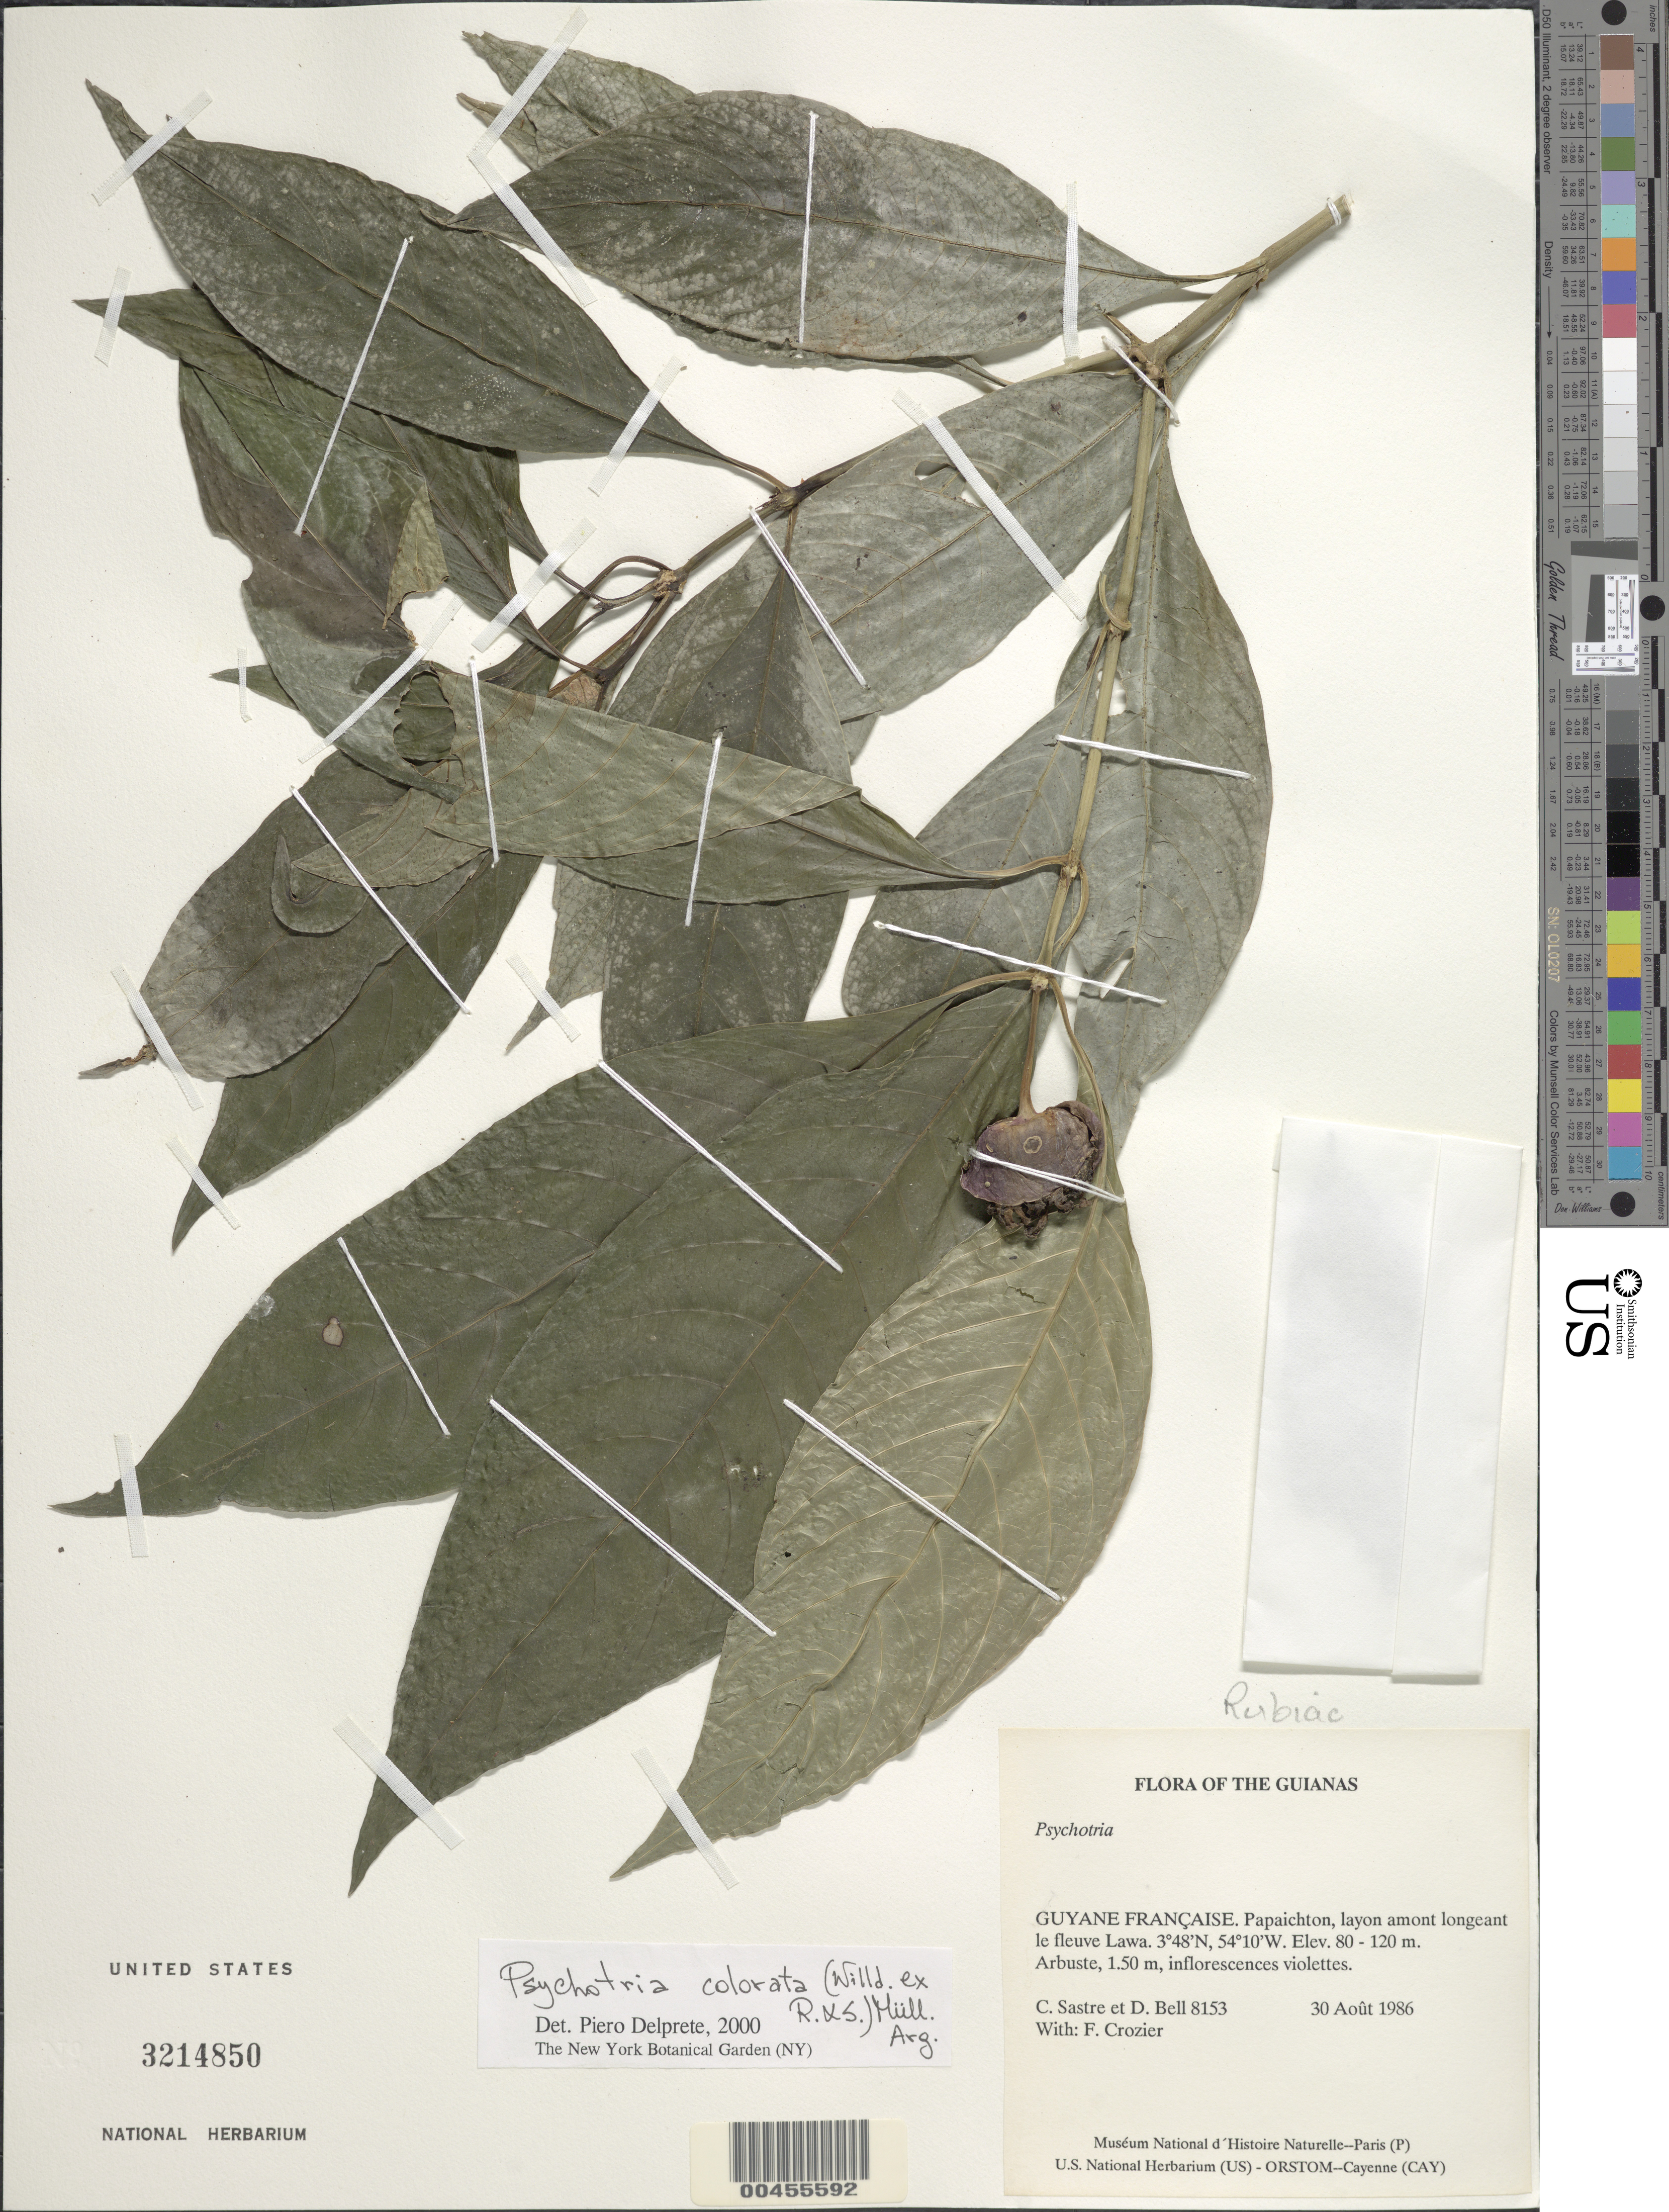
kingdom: Plantae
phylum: Tracheophyta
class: Magnoliopsida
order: Gentianales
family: Rubiaceae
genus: Palicourea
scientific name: Palicourea colorata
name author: (Hoffmanns. ex Roem. & Schult.) Delprete & J.H. Kirkbr.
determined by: Kirkbride, J. H., Jr.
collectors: C. H. L. Sastre, D. A. Bell & F. Crozier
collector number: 8153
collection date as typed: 30 August 1986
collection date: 1986-08-30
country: French Guiana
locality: Papaichton, layon amont longeant le fleuve Lawa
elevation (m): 80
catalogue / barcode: US 3214850